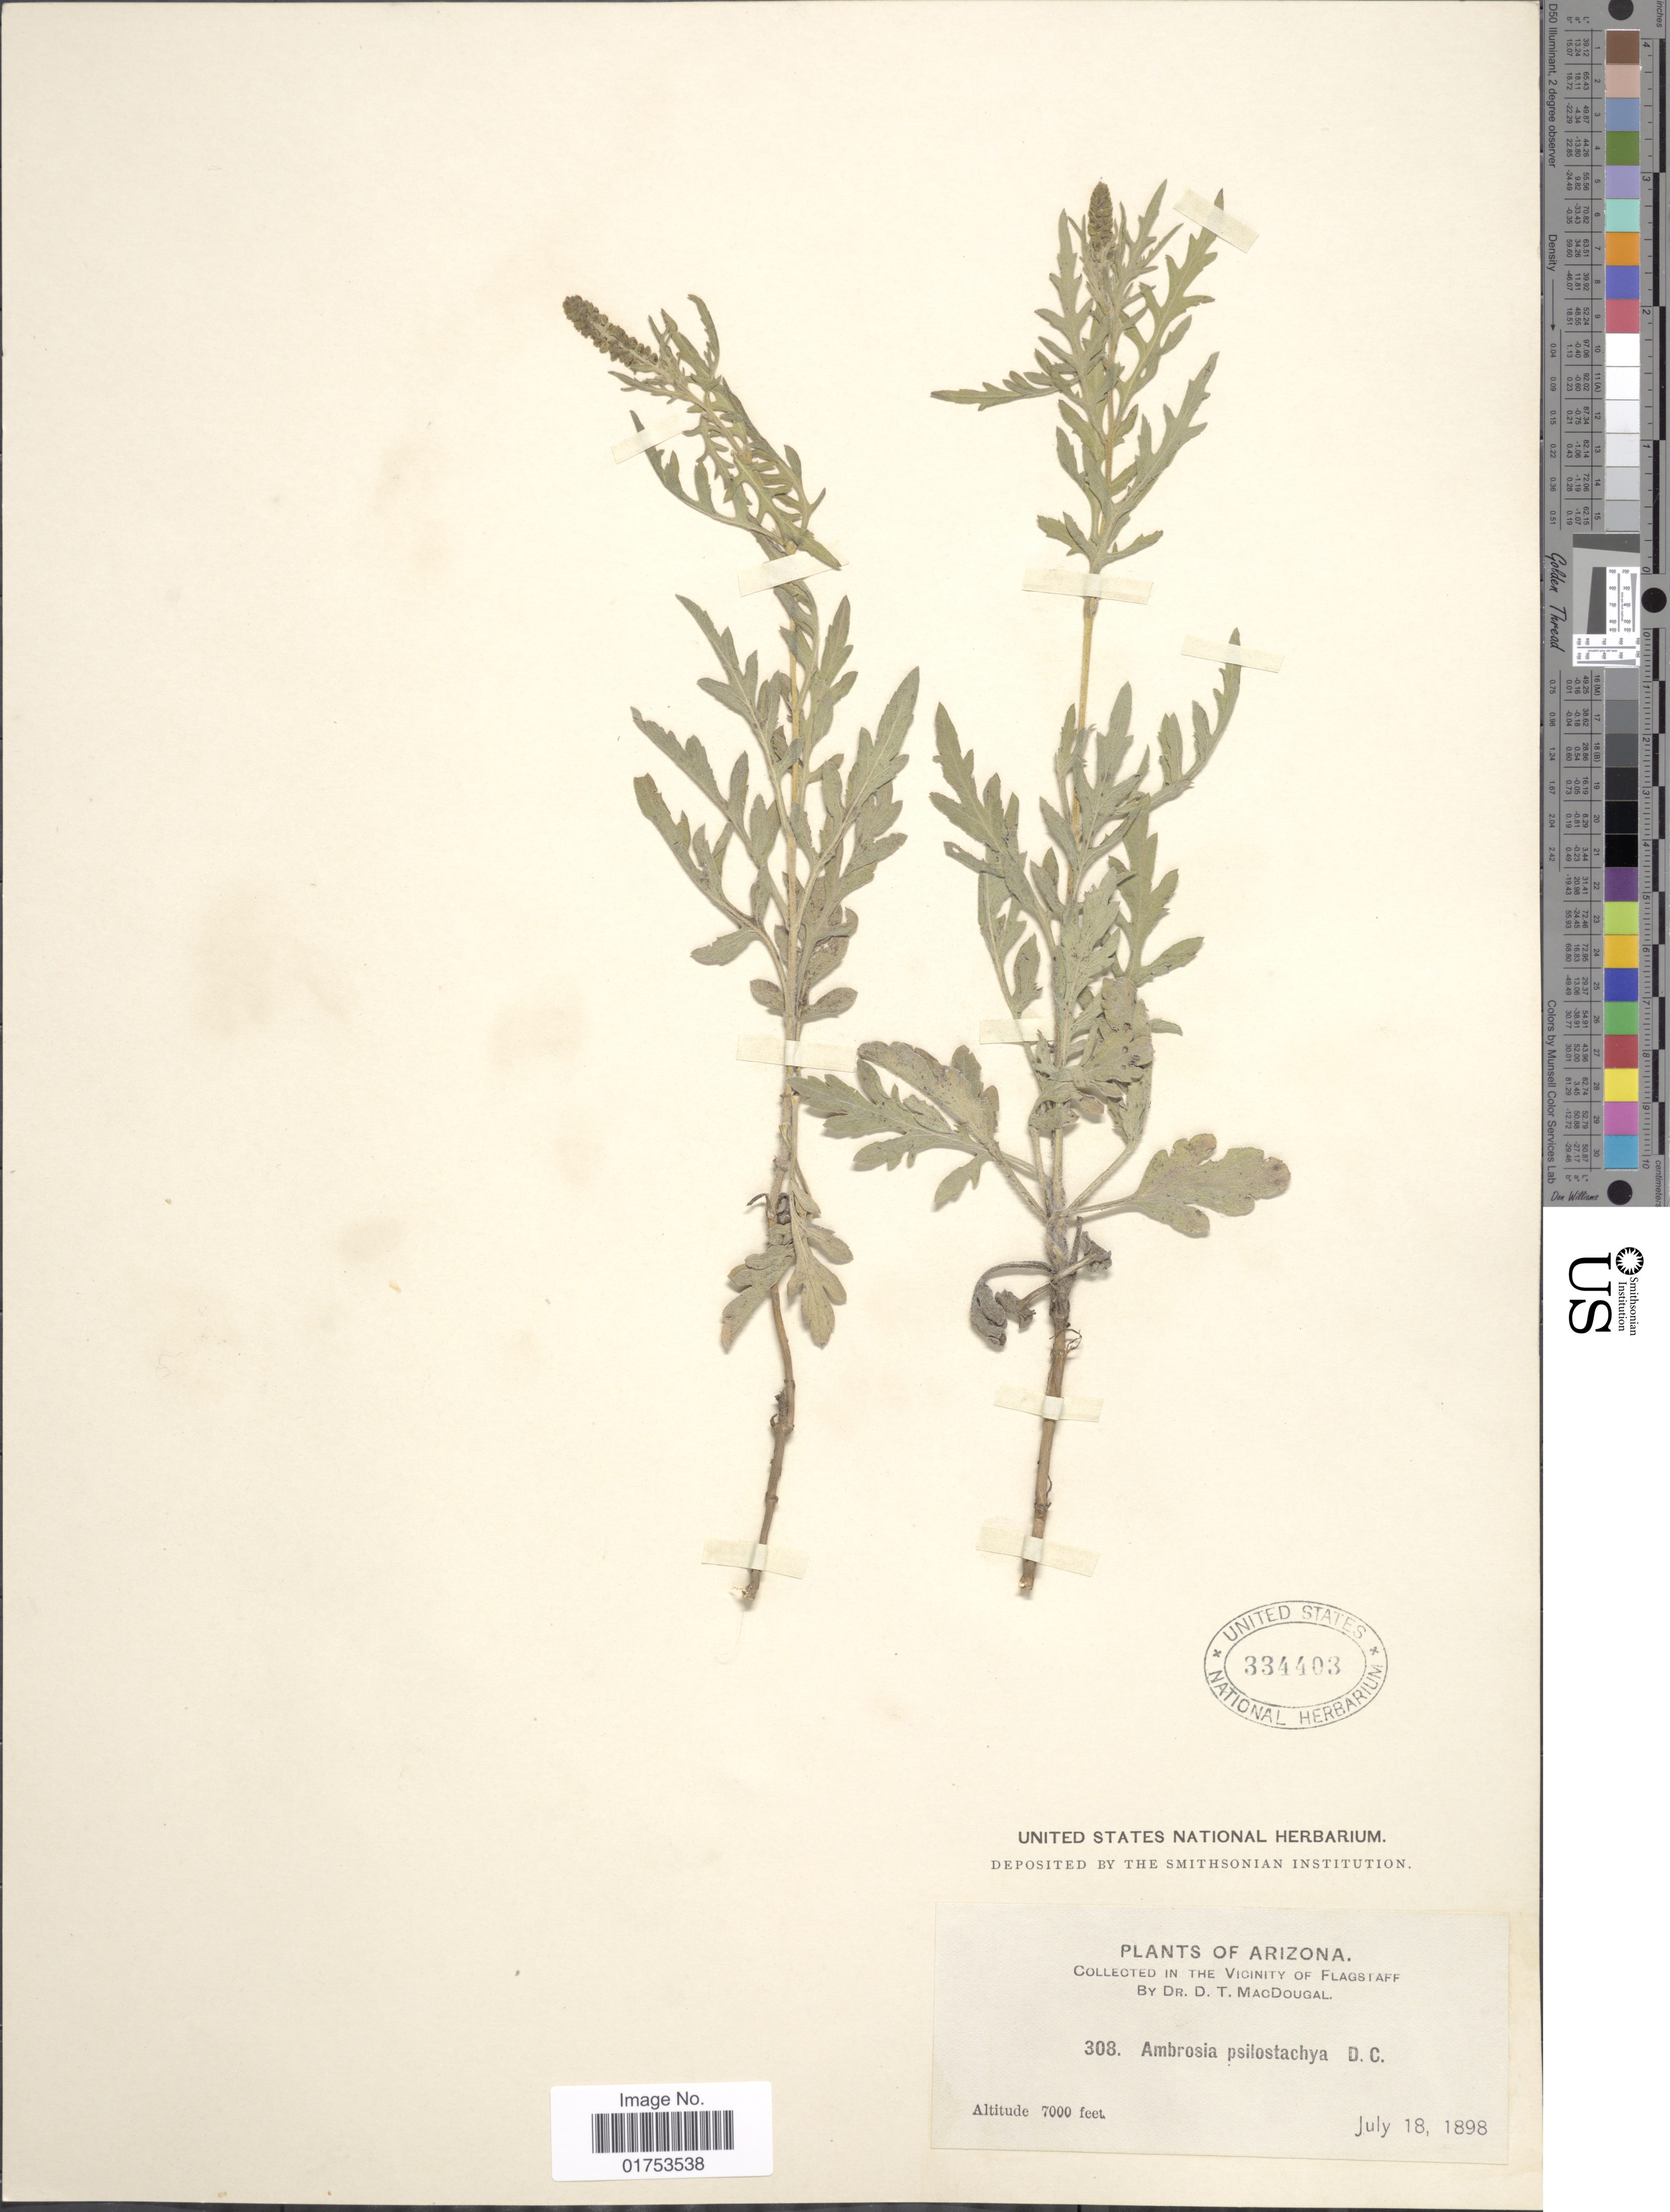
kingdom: Plantae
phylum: Tracheophyta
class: Magnoliopsida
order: Asterales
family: Asteraceae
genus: Ambrosia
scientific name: Ambrosia psilostachya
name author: DC.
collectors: D. T. MacDougal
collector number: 308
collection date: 1898-07-18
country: United States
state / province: Arizona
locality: Vicinity of Flagstaff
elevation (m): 2134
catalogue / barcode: US 334403